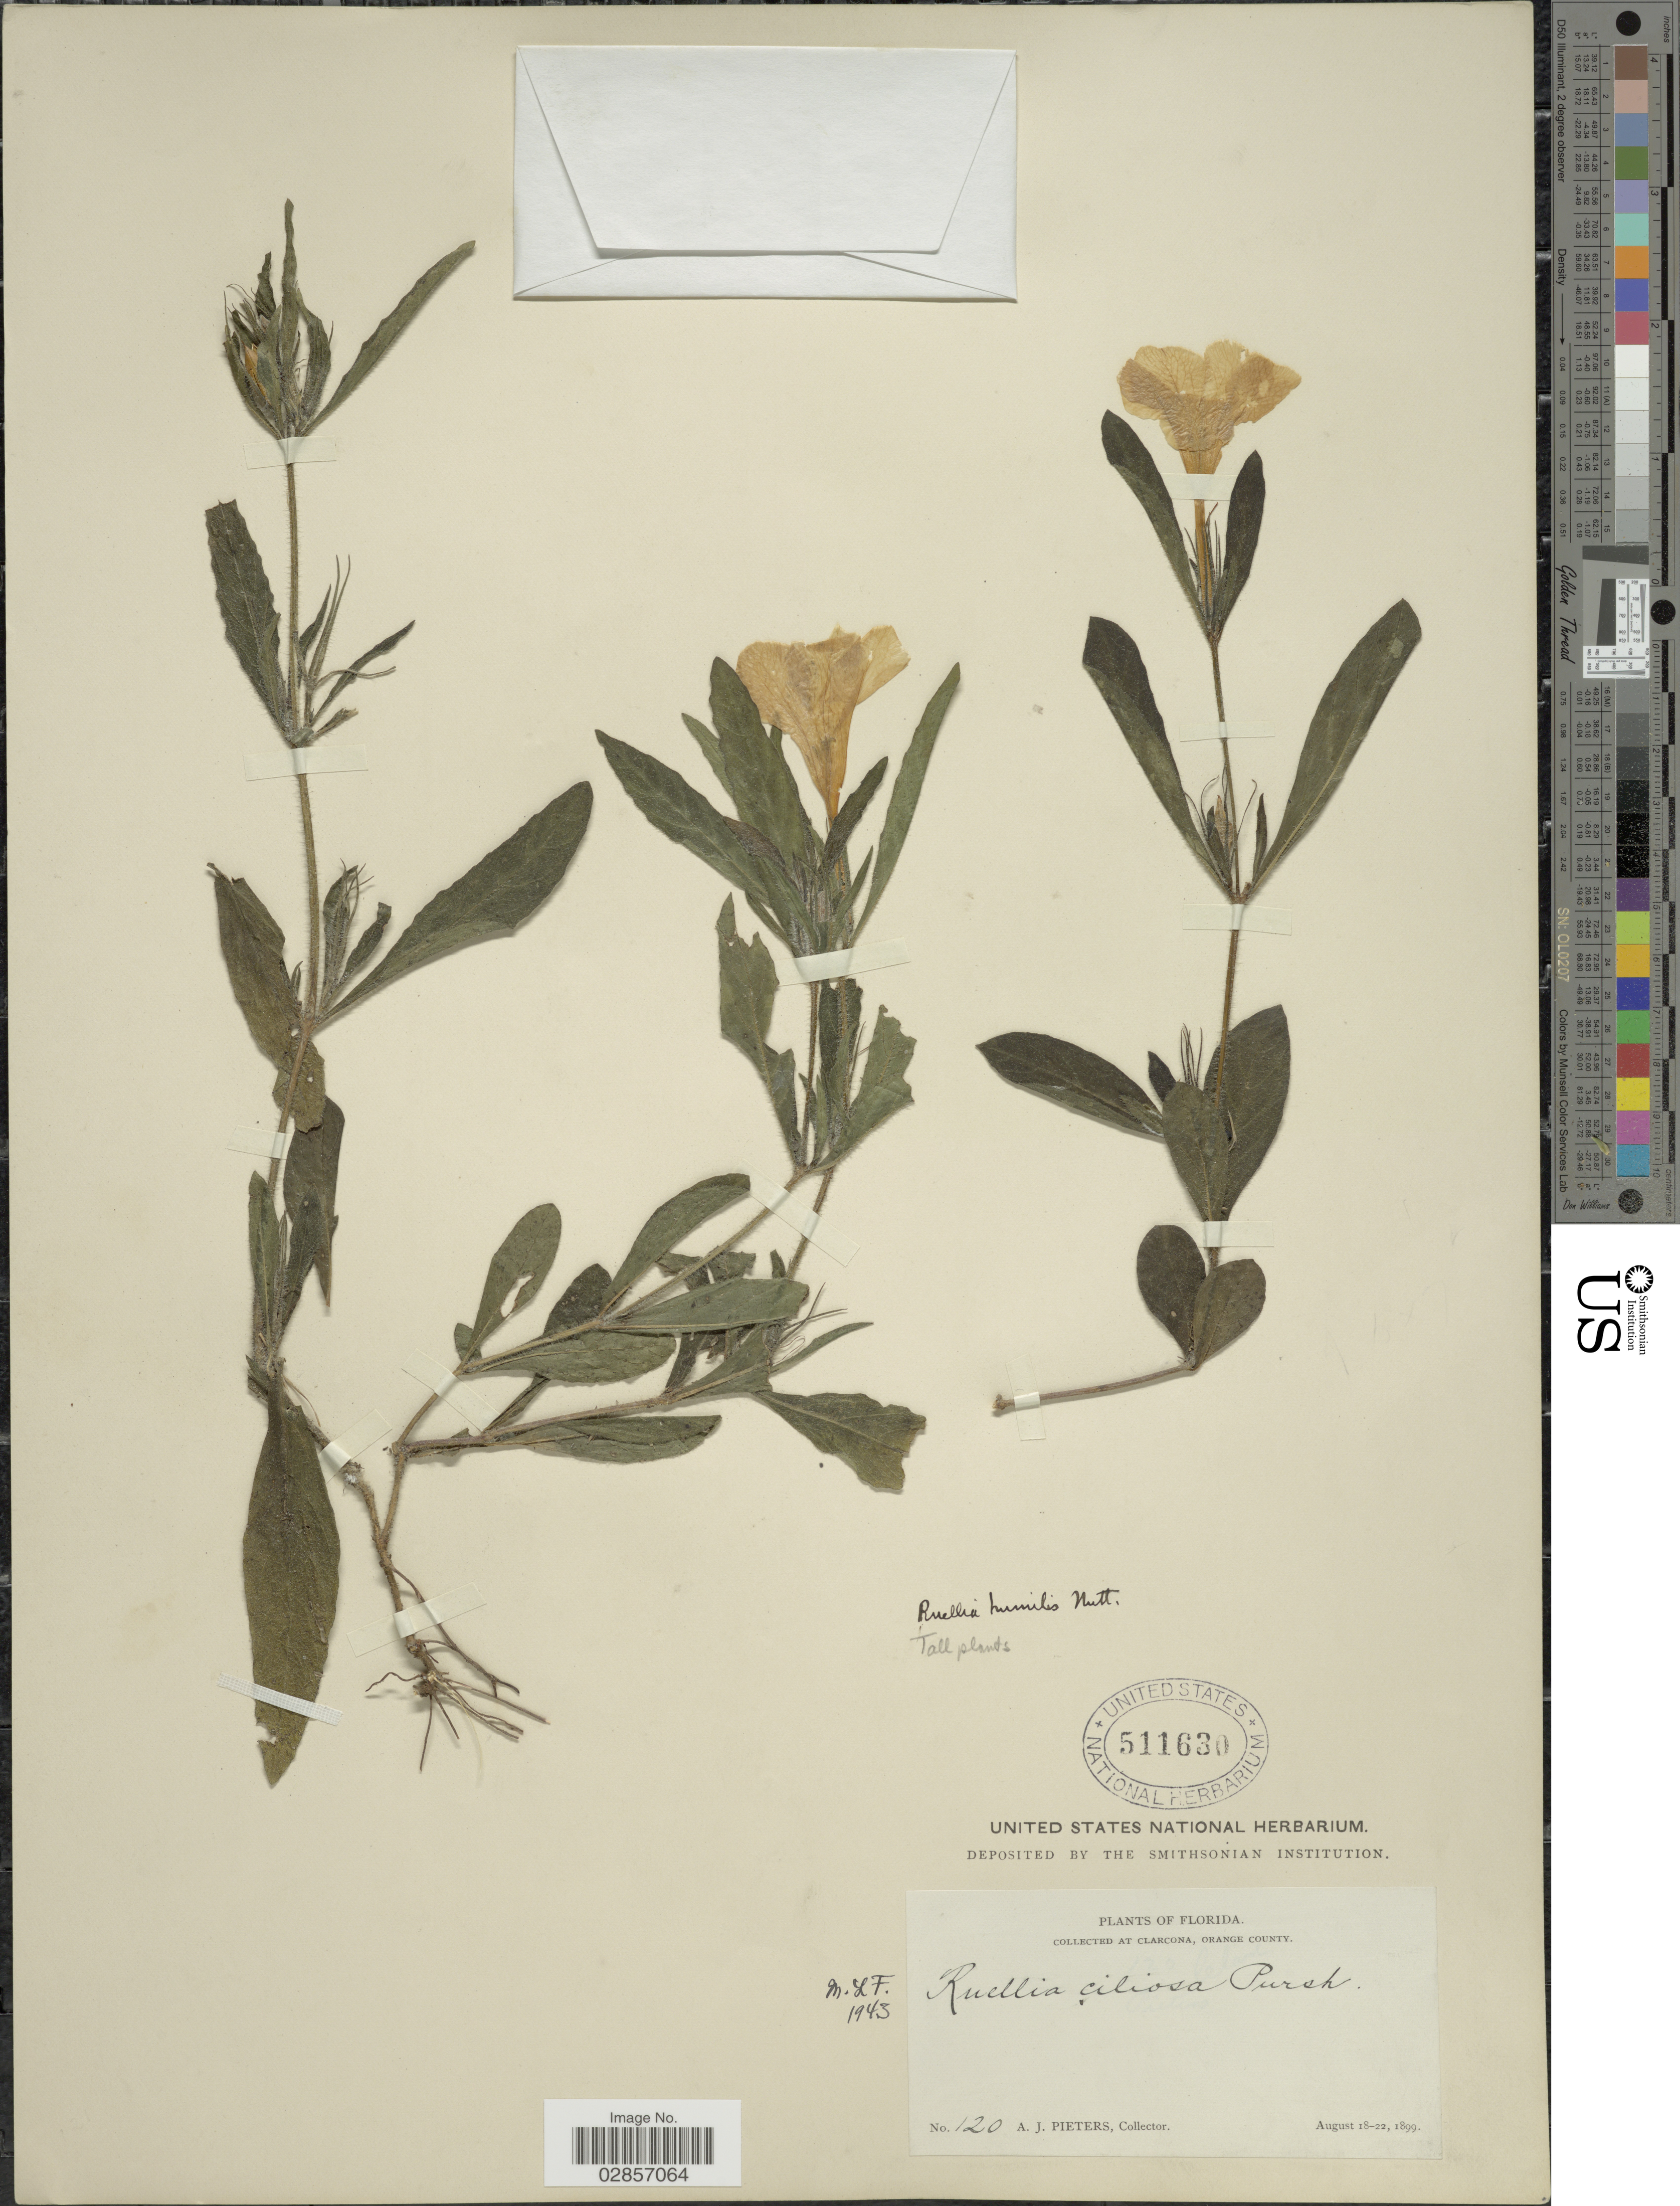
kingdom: Plantae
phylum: Tracheophyta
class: Magnoliopsida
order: Lamiales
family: Acanthaceae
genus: Ruellia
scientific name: Ruellia ciliosa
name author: Pursh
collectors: A. Pieters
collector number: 120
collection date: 1899-08-18/1899-08-22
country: United States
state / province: Florida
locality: At Clarcona, Orange County.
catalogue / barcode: US 511630